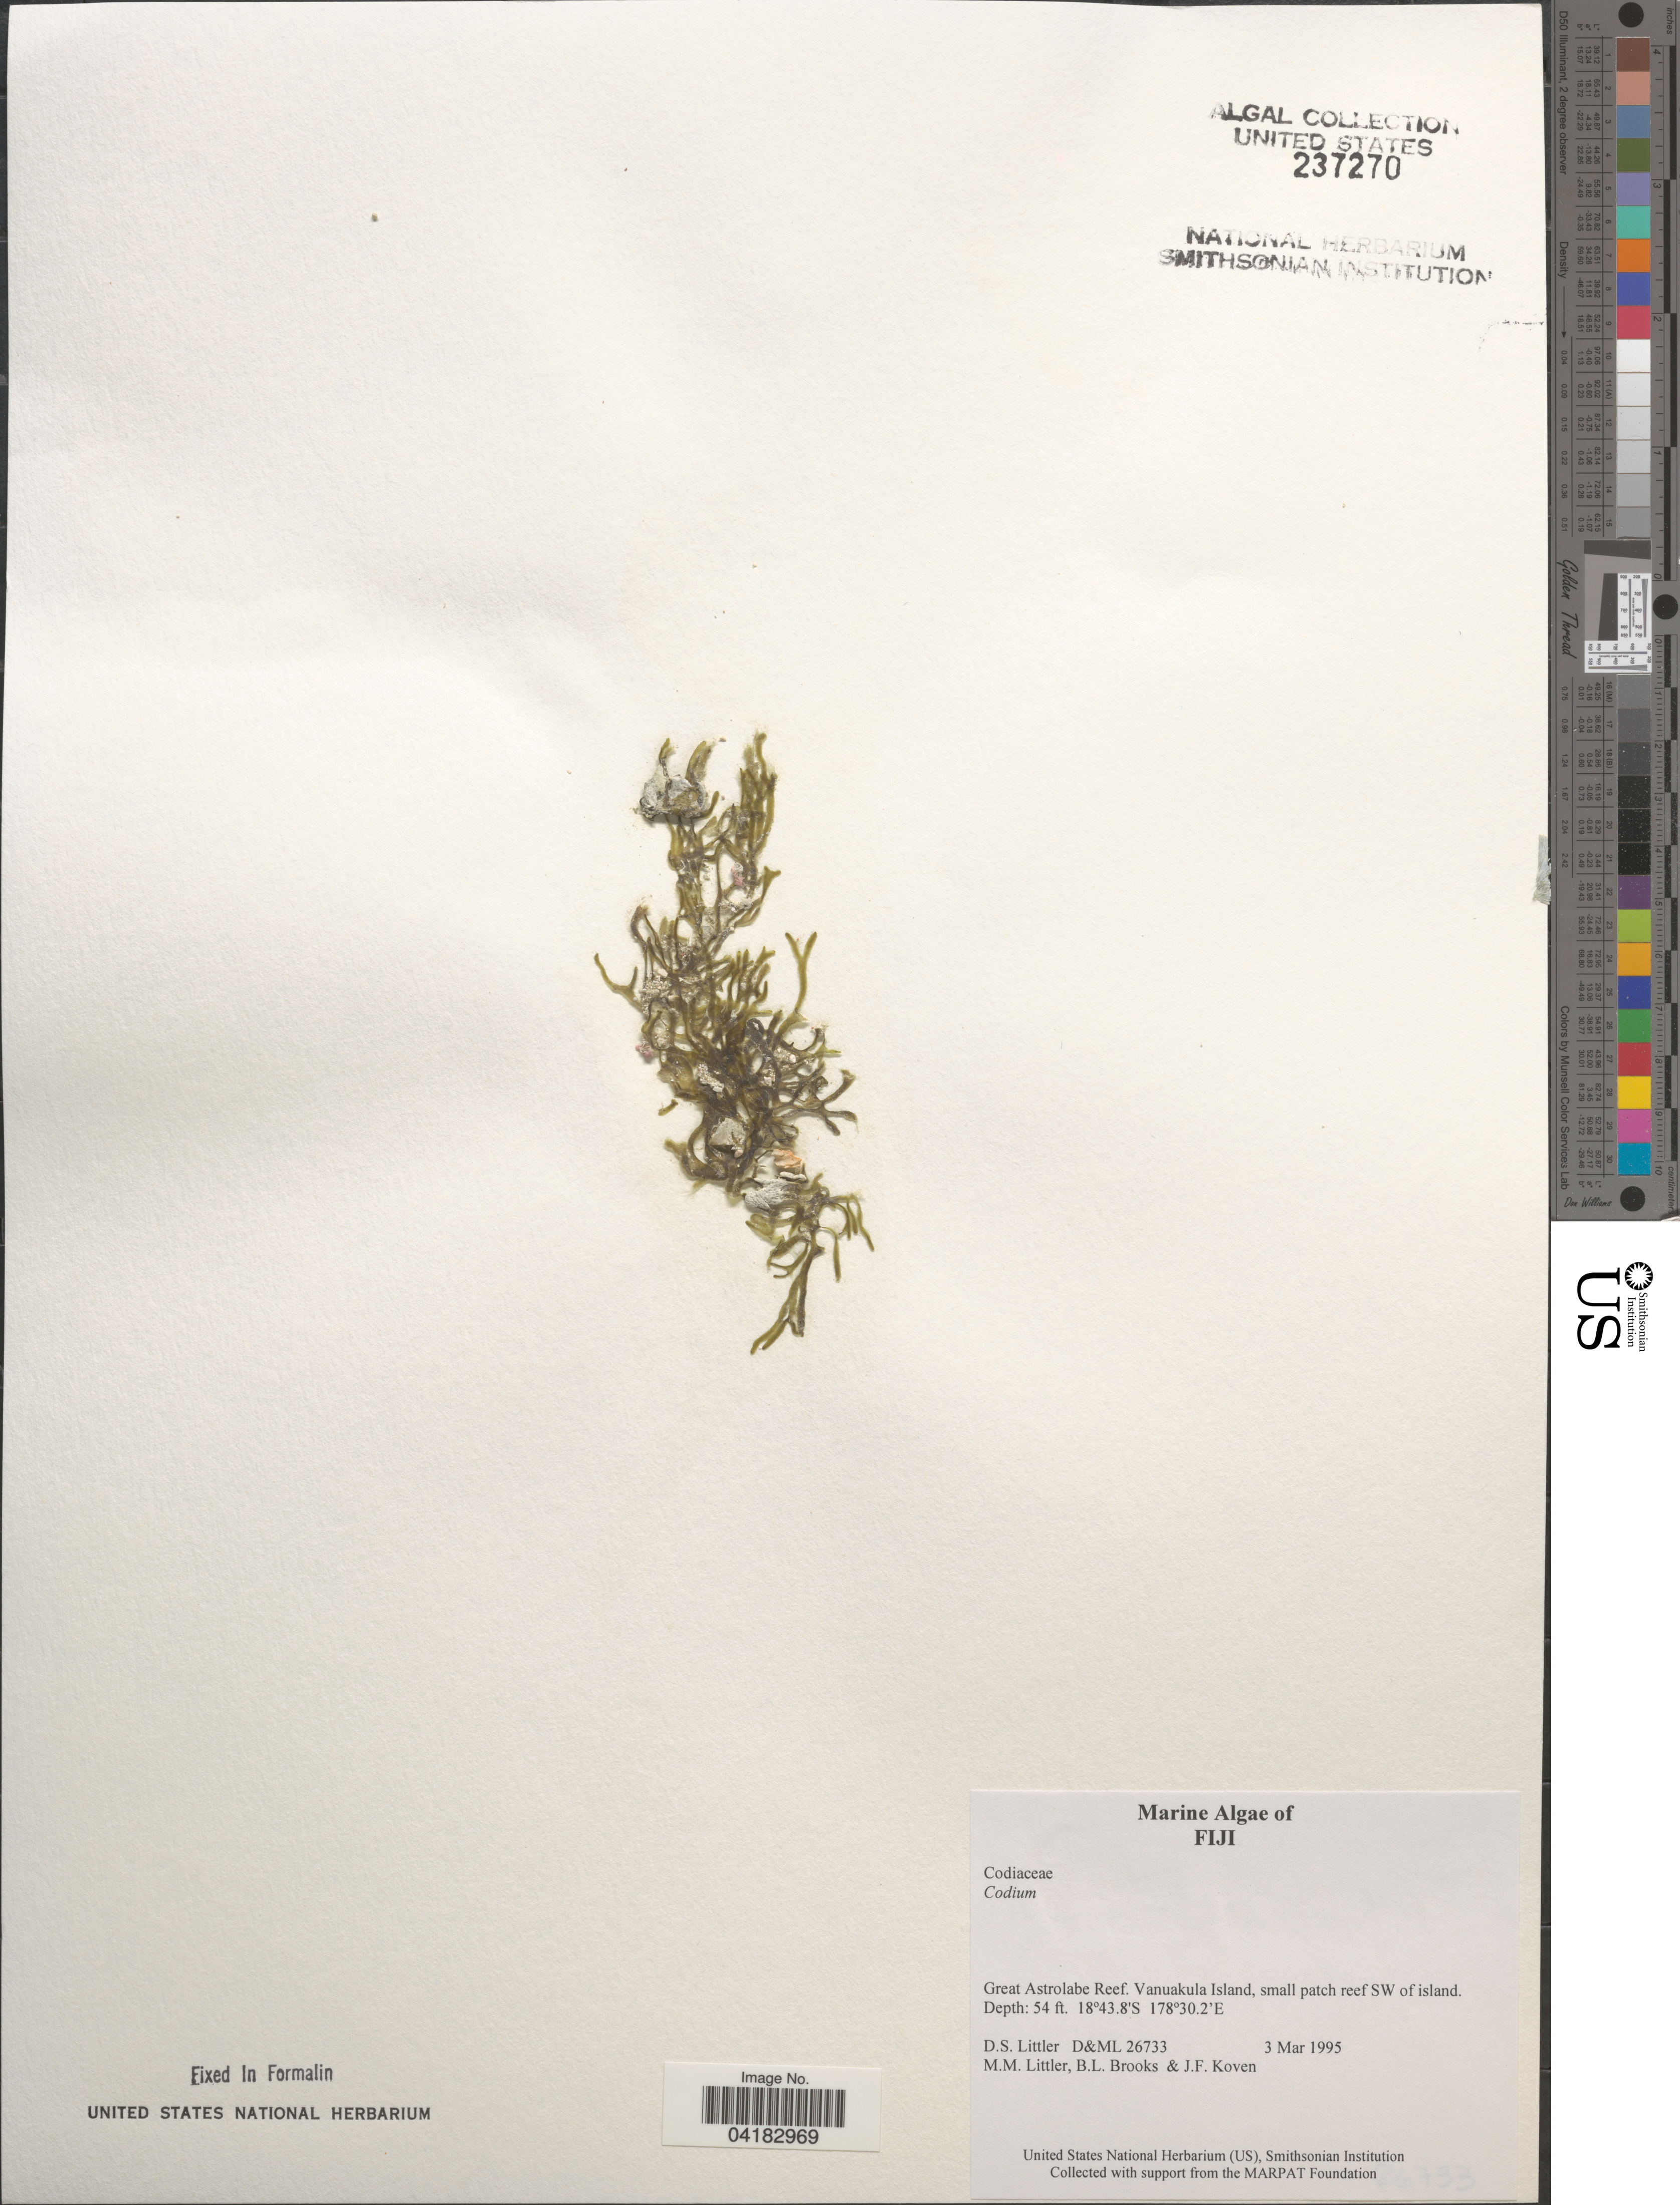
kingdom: Plantae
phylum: Chlorophyta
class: Ulvophyceae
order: Bryopsidales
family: Codiaceae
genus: Codium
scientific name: Codium sp.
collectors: D. S. Littler, B. Brooks & J. Koven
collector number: D&ML26733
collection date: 1995-03-03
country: Fiji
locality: Great Astrolabe Reef. Vanuakula Island, small patch reef SW of island.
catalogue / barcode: US 237270